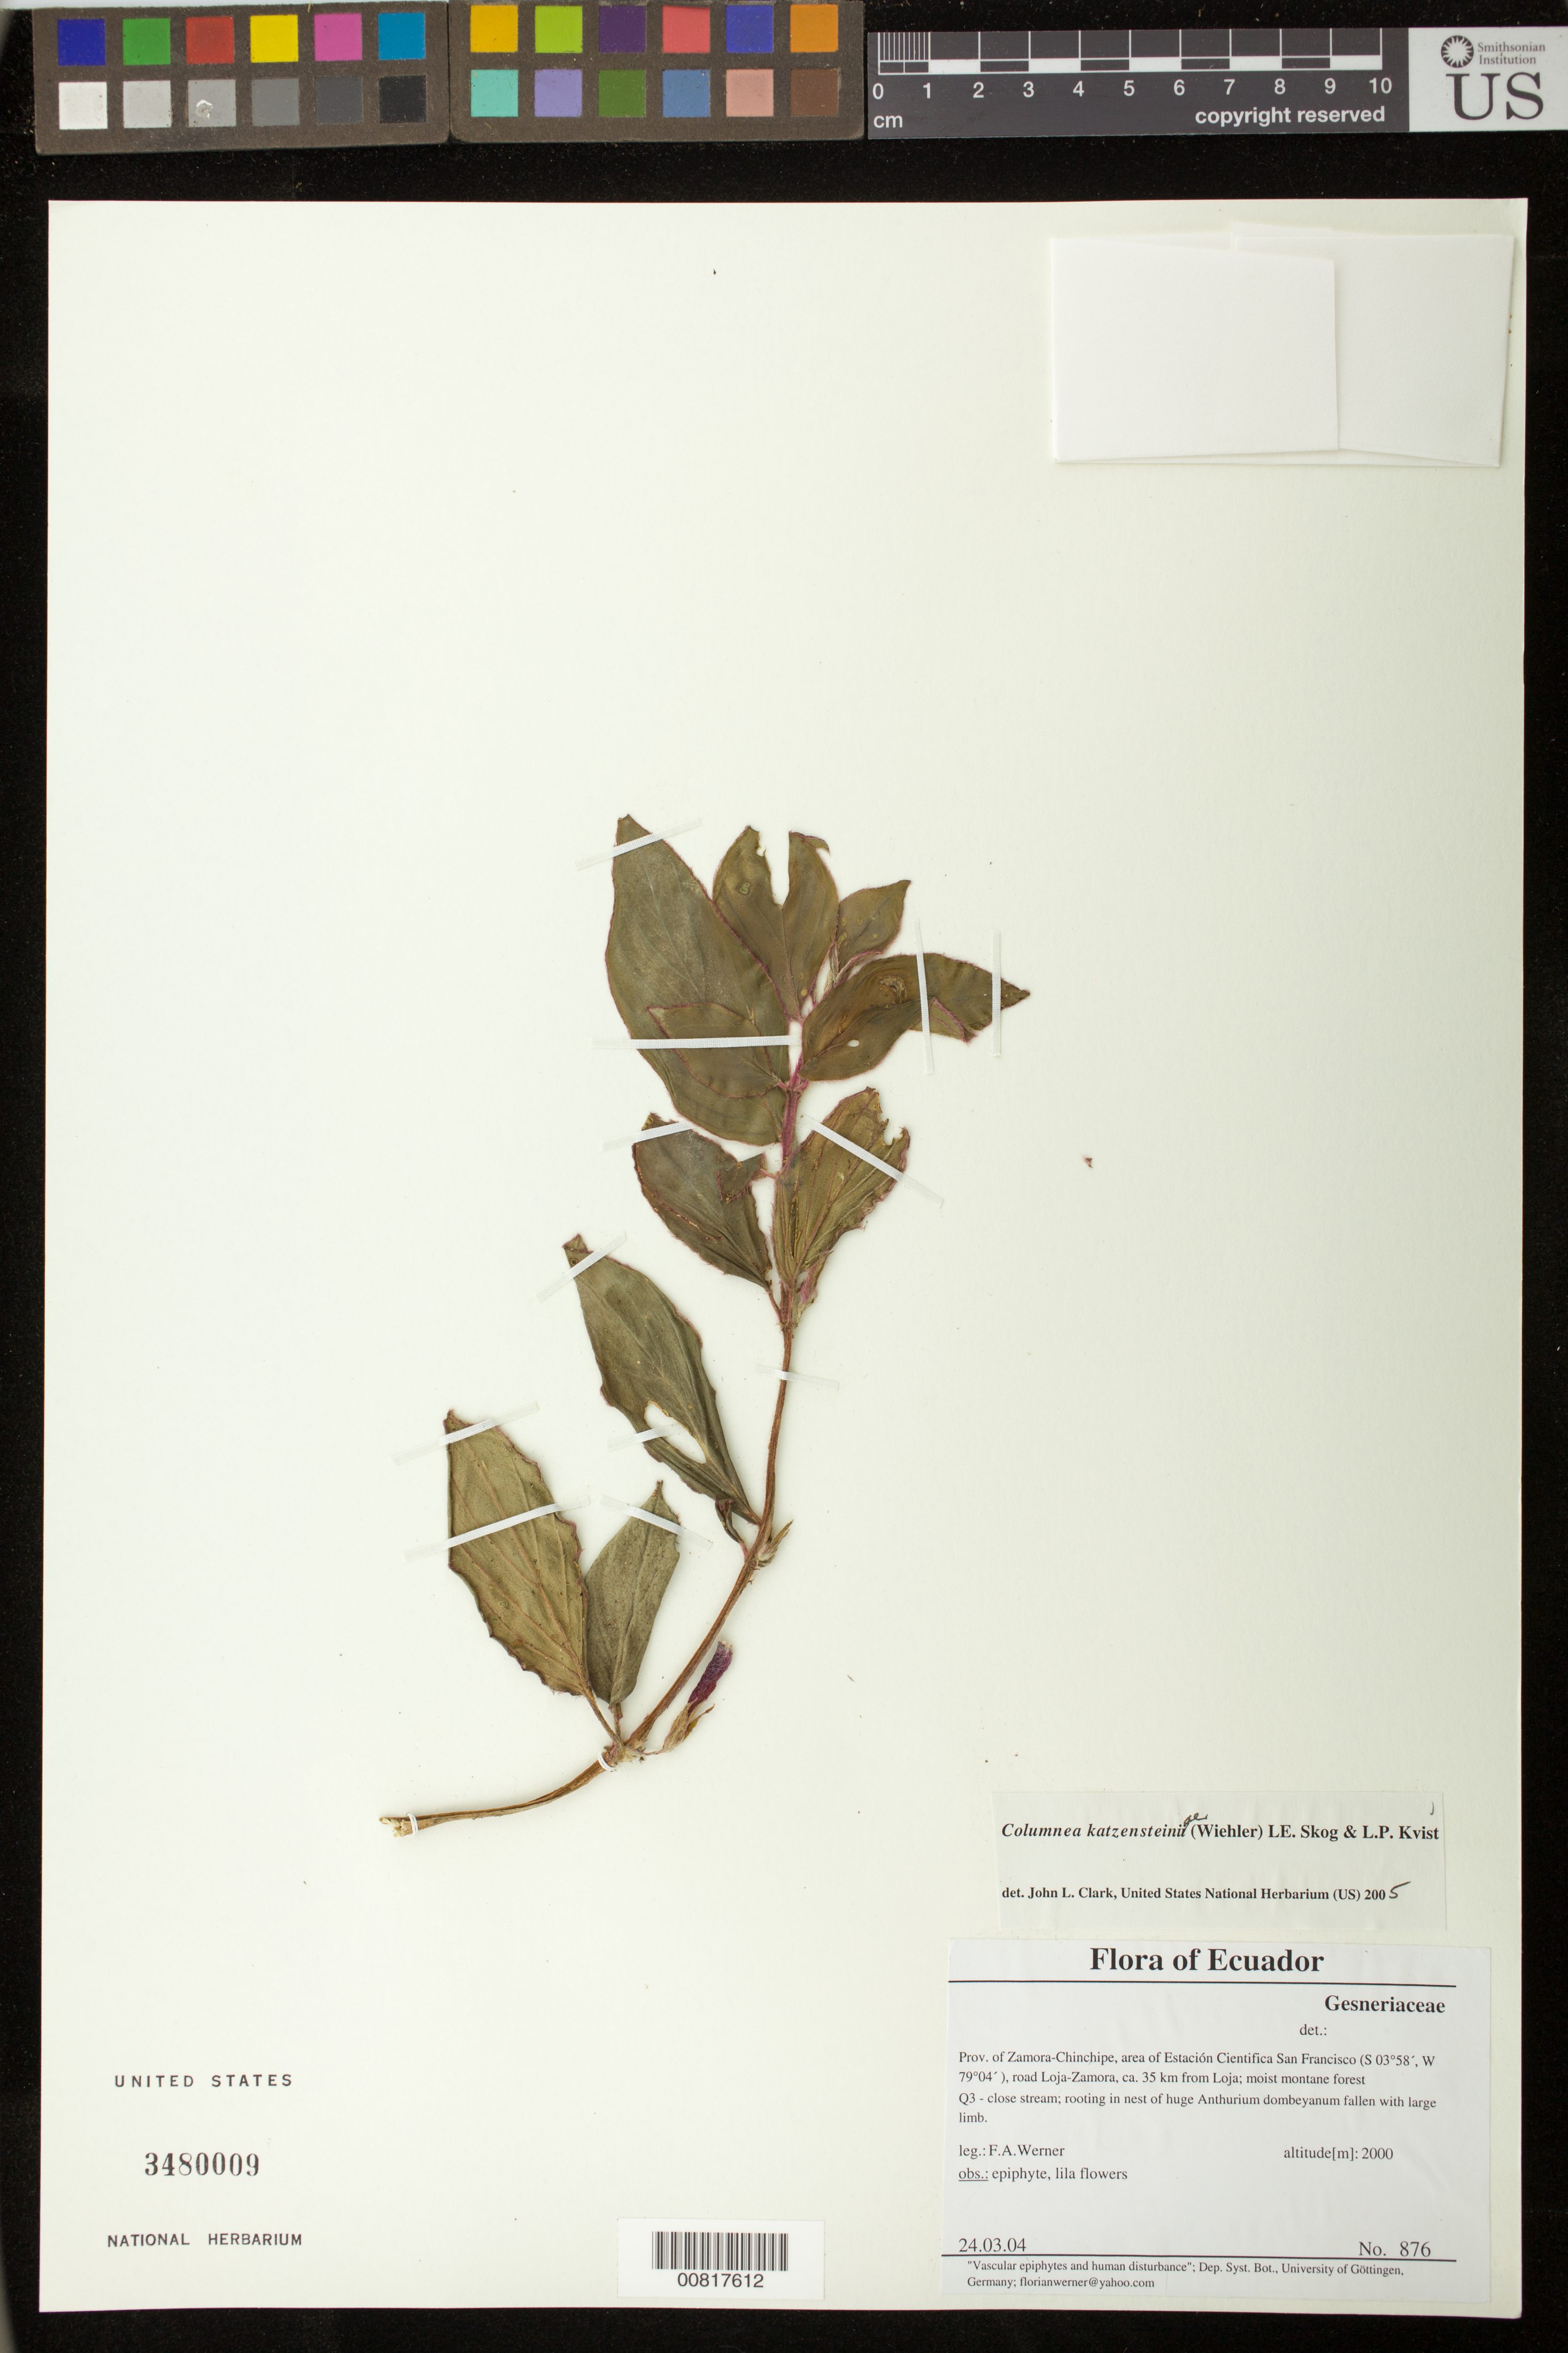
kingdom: Plantae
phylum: Tracheophyta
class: Magnoliopsida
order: Lamiales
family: Gesneriaceae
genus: Columnea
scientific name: Columnea katzensteiniae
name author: (Wiehler) L.E. Skog & L.P. Kvist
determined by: Clark, J. L., (SEL), The Marie Selby Botanical Garden (UNITED STATES)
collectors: F. Werner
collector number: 876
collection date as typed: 24 Mar 2004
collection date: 2004-03-24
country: Ecuador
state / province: Zamora-Chinchipe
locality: Area of Estación Cientifica San Francisco, road Loja-Zamora, ca. 35 km from Loja.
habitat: Moint montane forest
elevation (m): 2000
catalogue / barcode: US 3480009